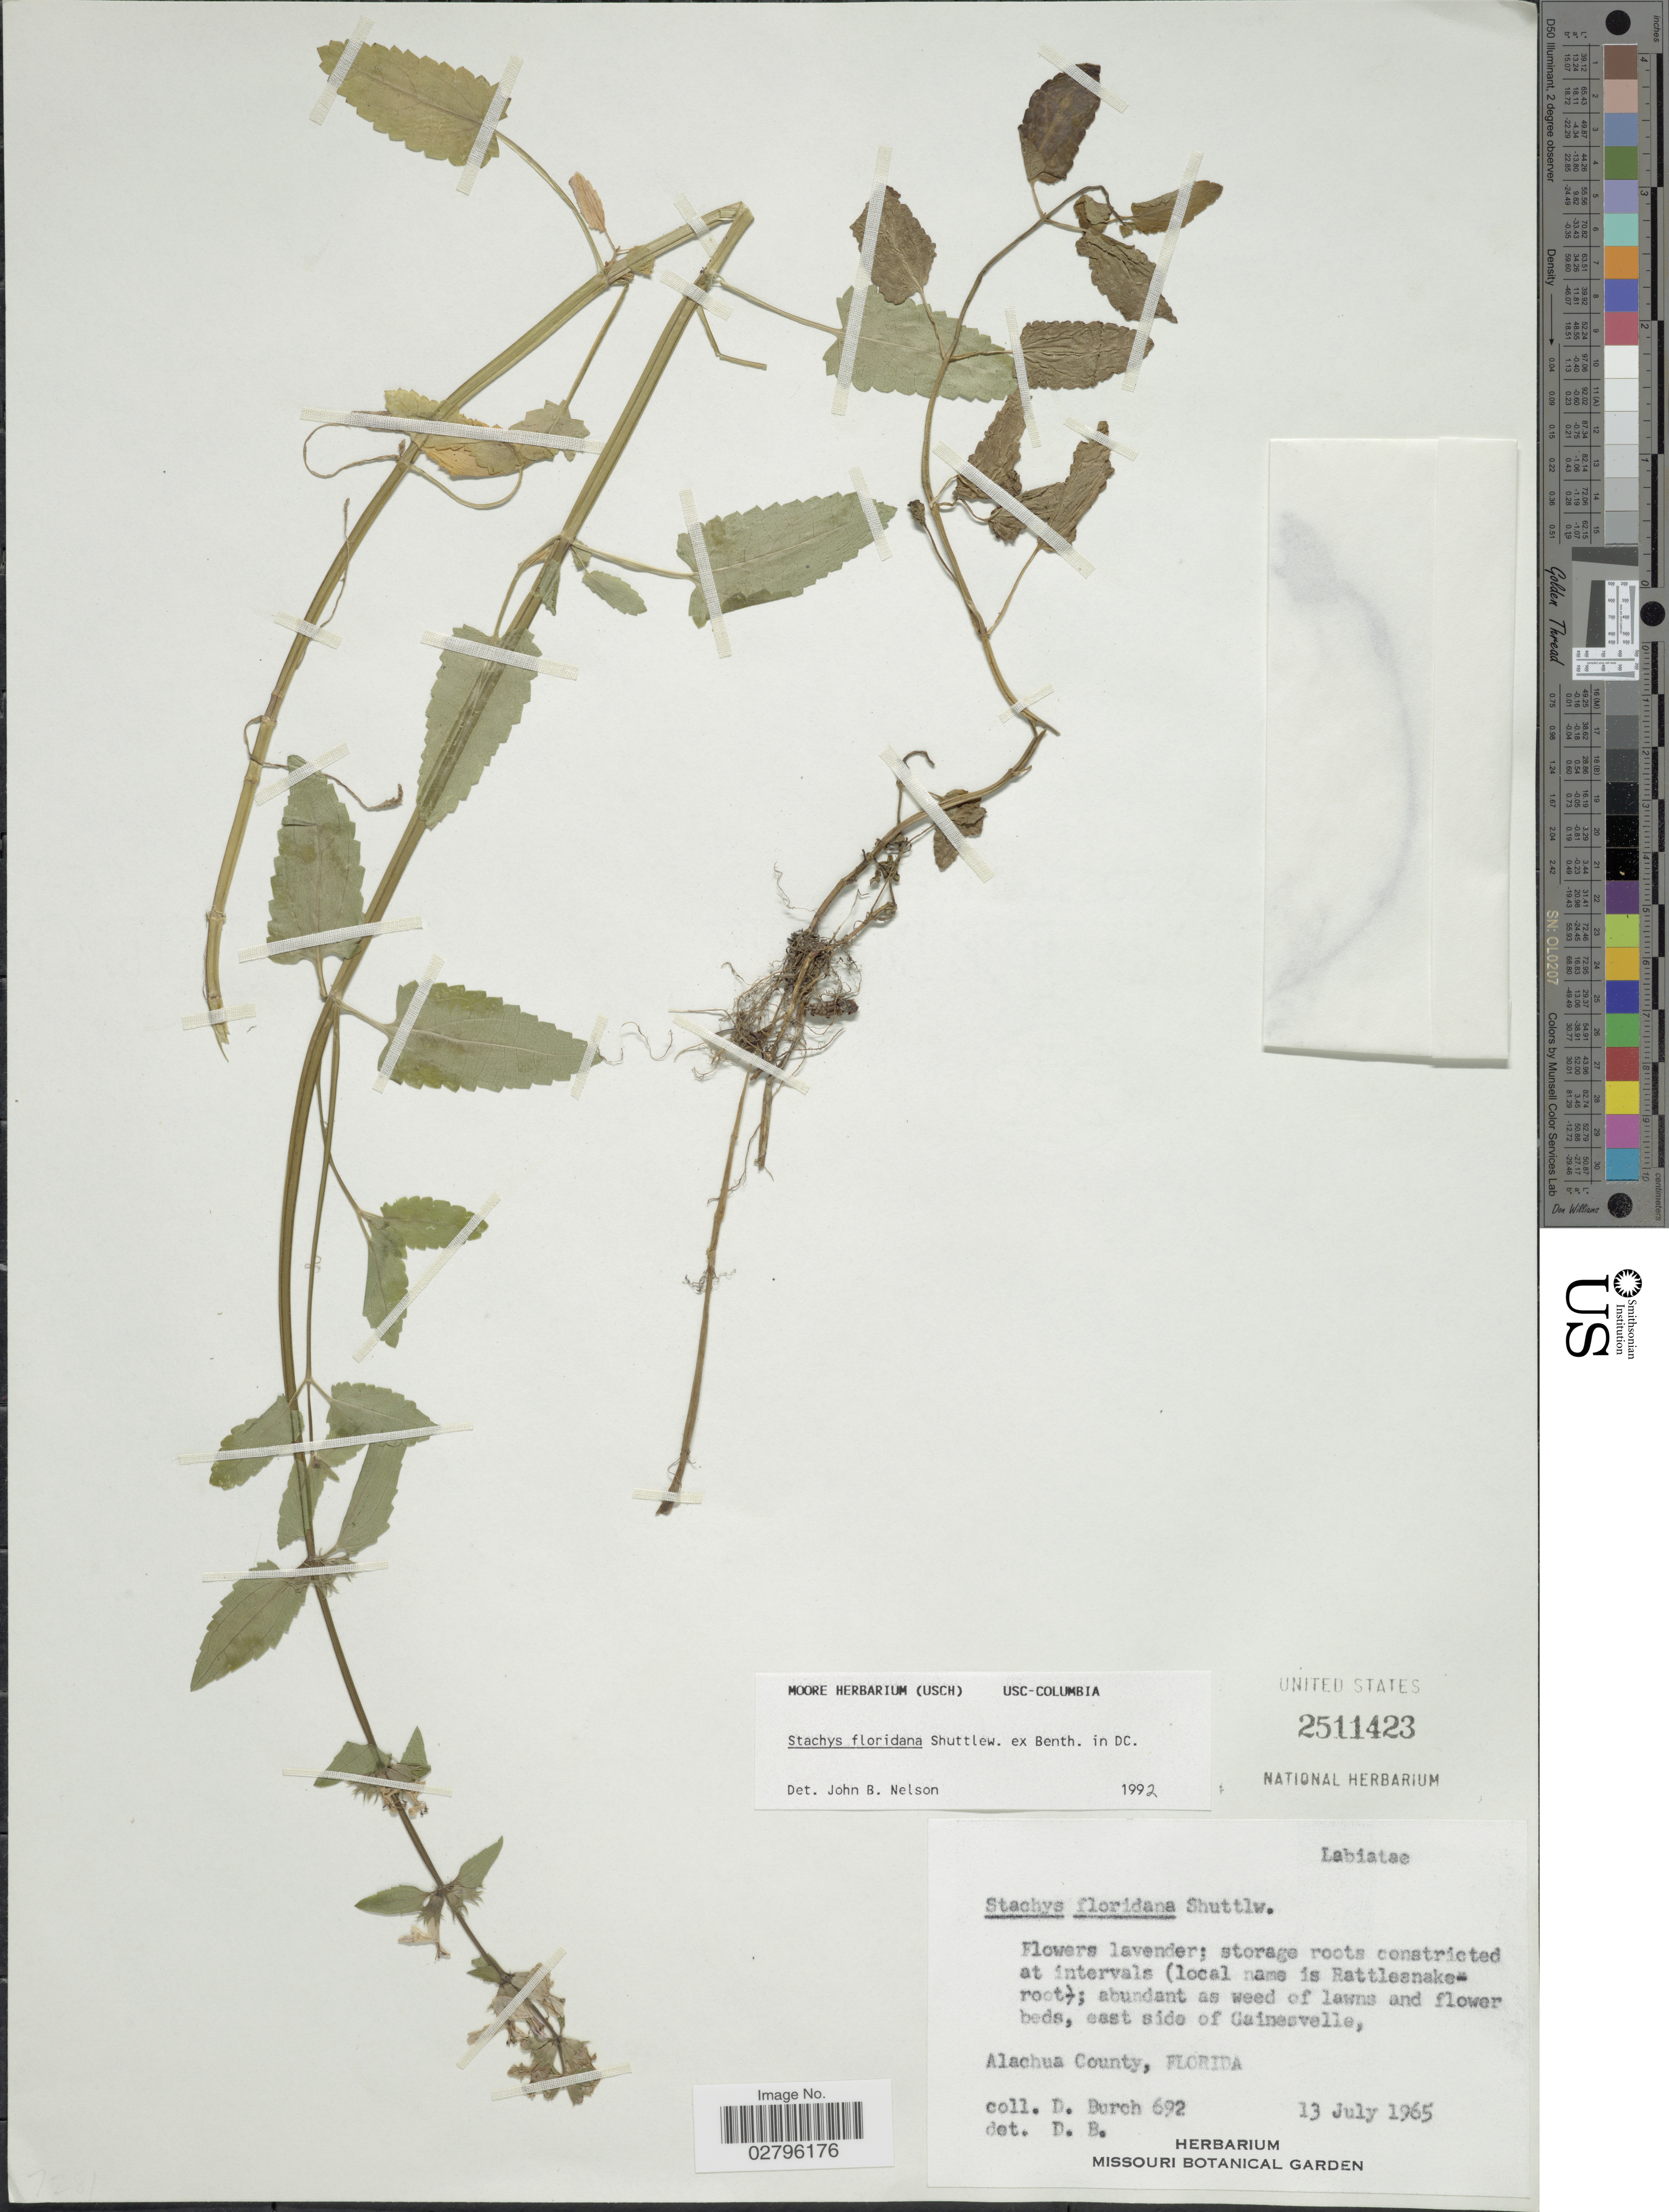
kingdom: Plantae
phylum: Tracheophyta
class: Magnoliopsida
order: Lamiales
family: Lamiaceae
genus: Stachys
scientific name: Stachys floridana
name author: Shuttlew. ex Benth.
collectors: D. Burch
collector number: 692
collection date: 1965-07-13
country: United States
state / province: Florida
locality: East side of Gainesville, Alachua County, Florida.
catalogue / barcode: US 2511423